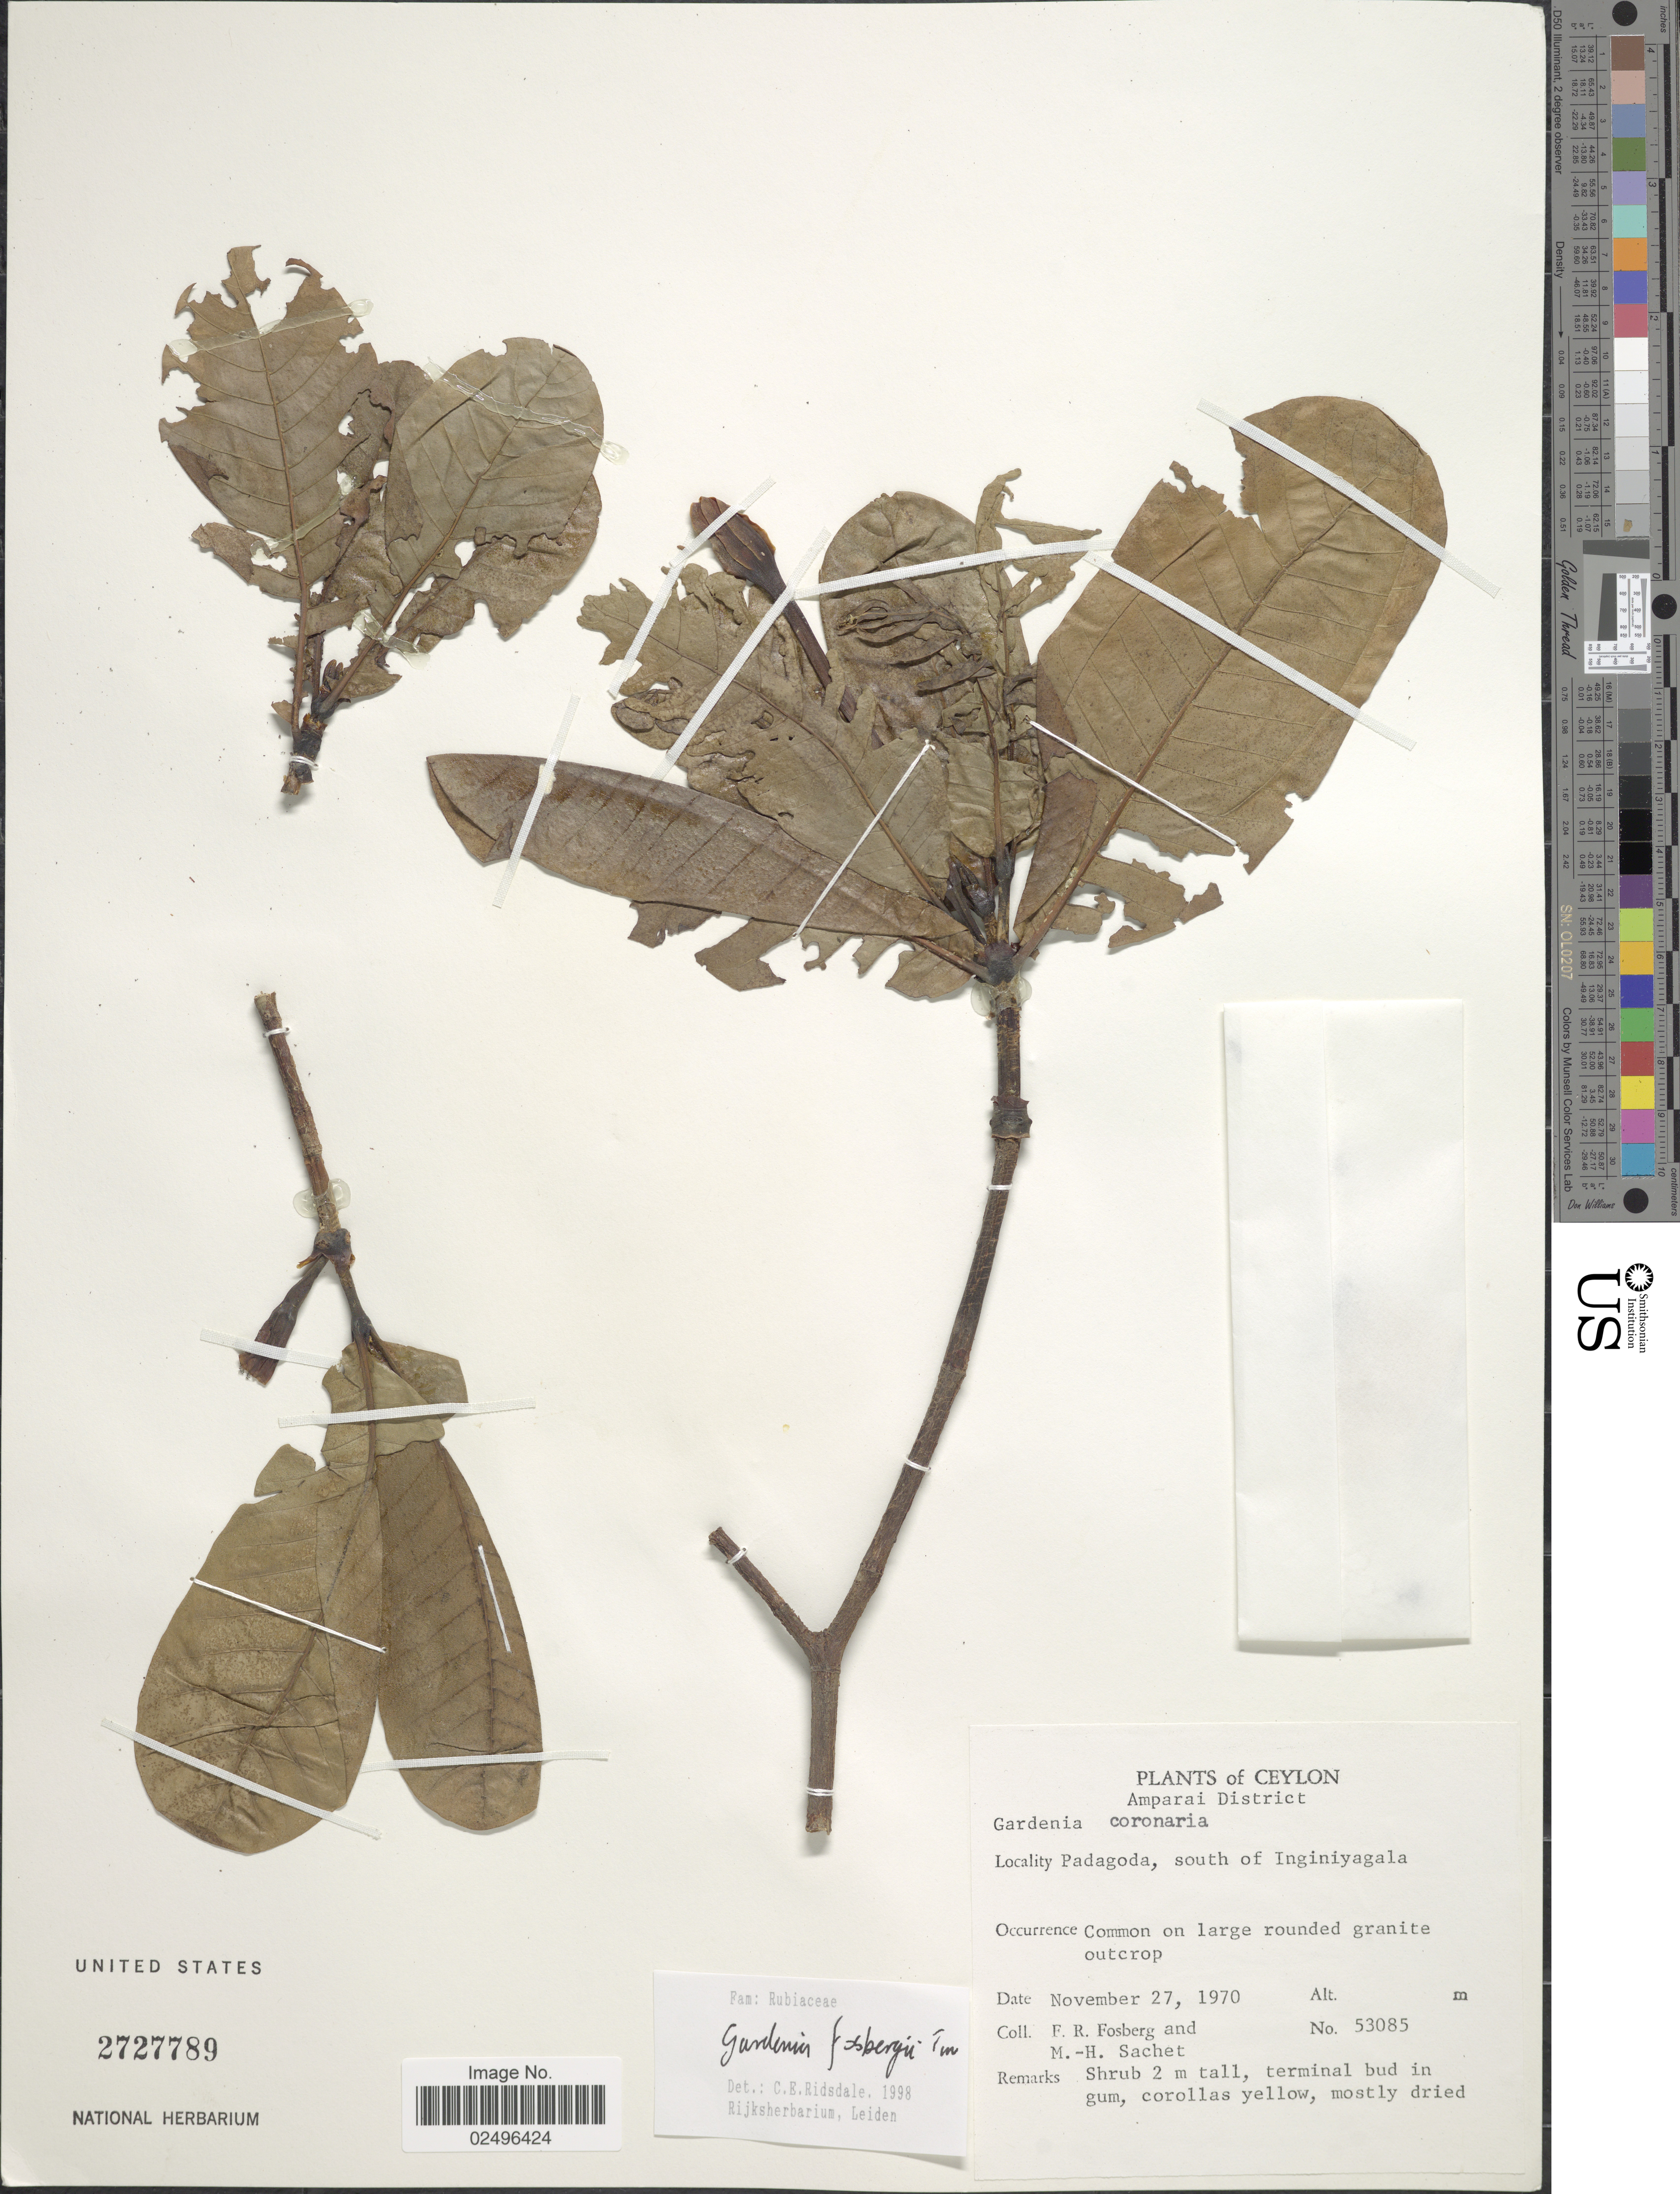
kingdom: Plantae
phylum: Tracheophyta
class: Magnoliopsida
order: Gentianales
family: Rubiaceae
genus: Gardenia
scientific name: Gardenia fosbergii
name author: Tirveng.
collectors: F. R. Fosberg & M.-H. Sachet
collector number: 53085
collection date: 1970-11-27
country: Sri Lanka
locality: Ceylon, Padagoda, south of Inginiyagala, Amparai District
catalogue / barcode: US 2727789